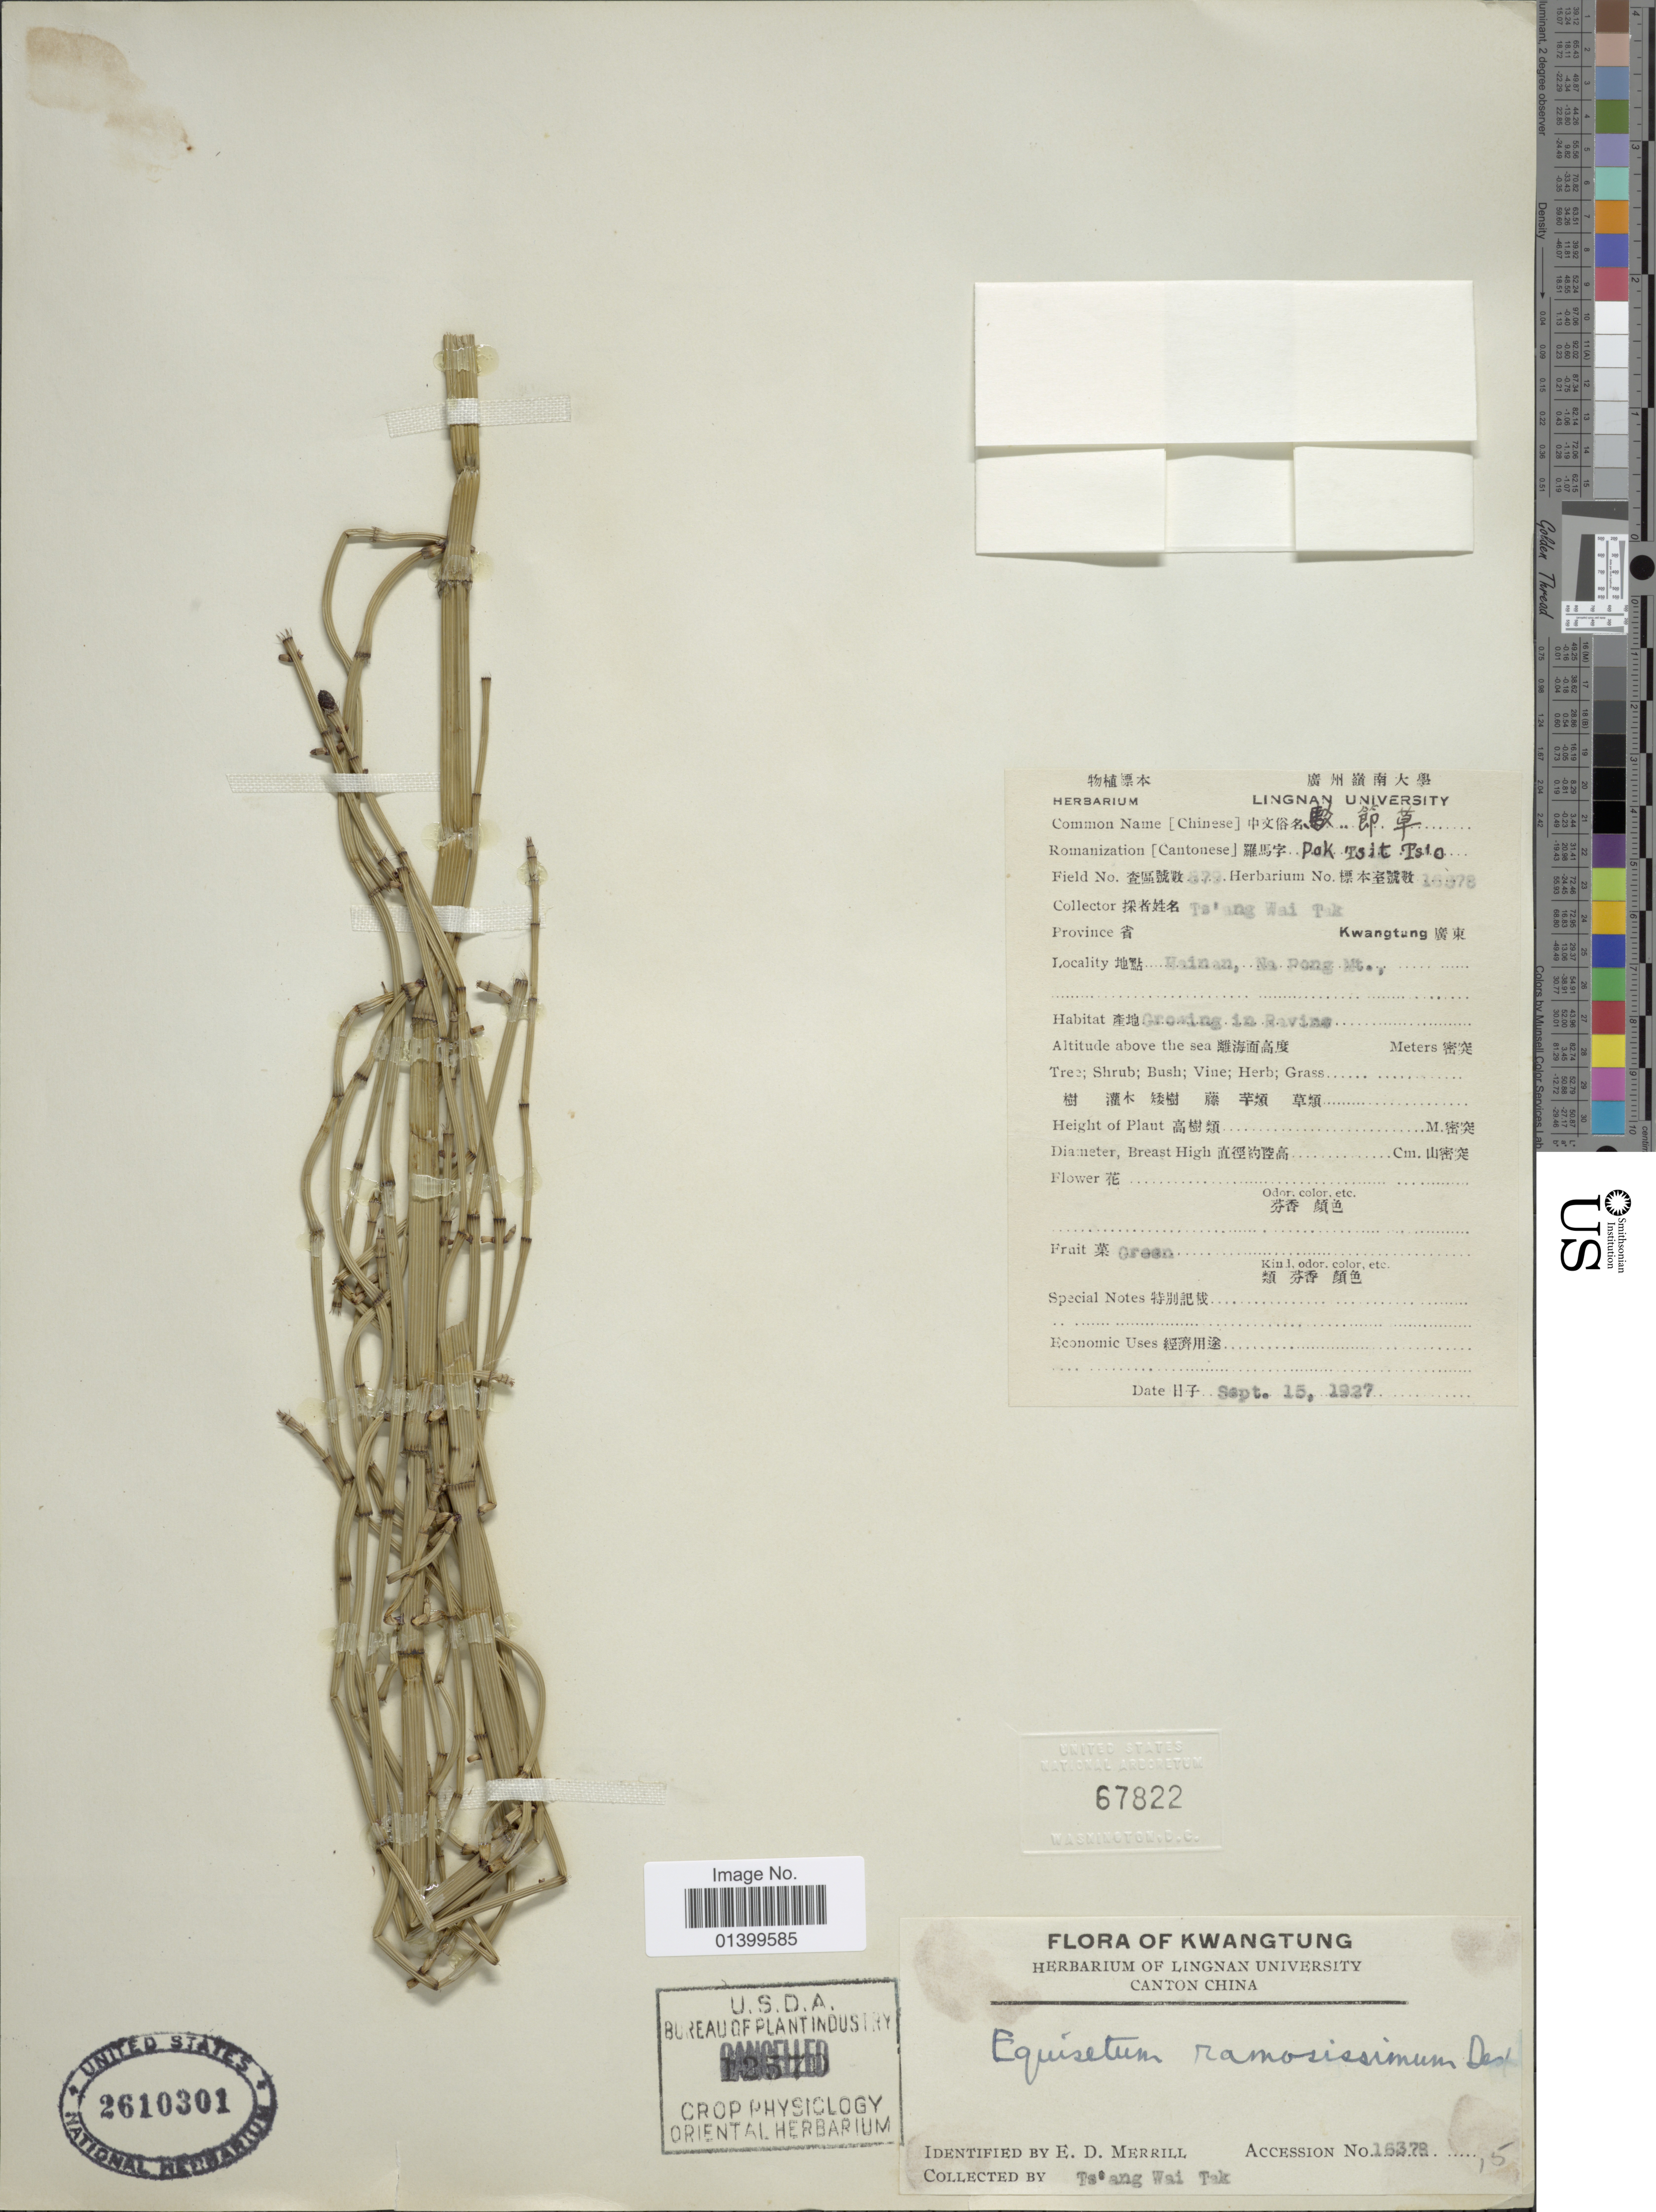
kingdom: Plantae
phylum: Tracheophyta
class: Polypodiopsida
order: Equisetales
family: Equisetaceae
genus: Equisetum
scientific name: Equisetum ramosissimum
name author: Desf.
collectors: W. T. Tsang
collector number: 579?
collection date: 1927-09-15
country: China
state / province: Guangdong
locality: Flora of Kwangtung. Pok Tsit Ts'o. Hainan, Na Pong Mt.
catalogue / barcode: US 2610301